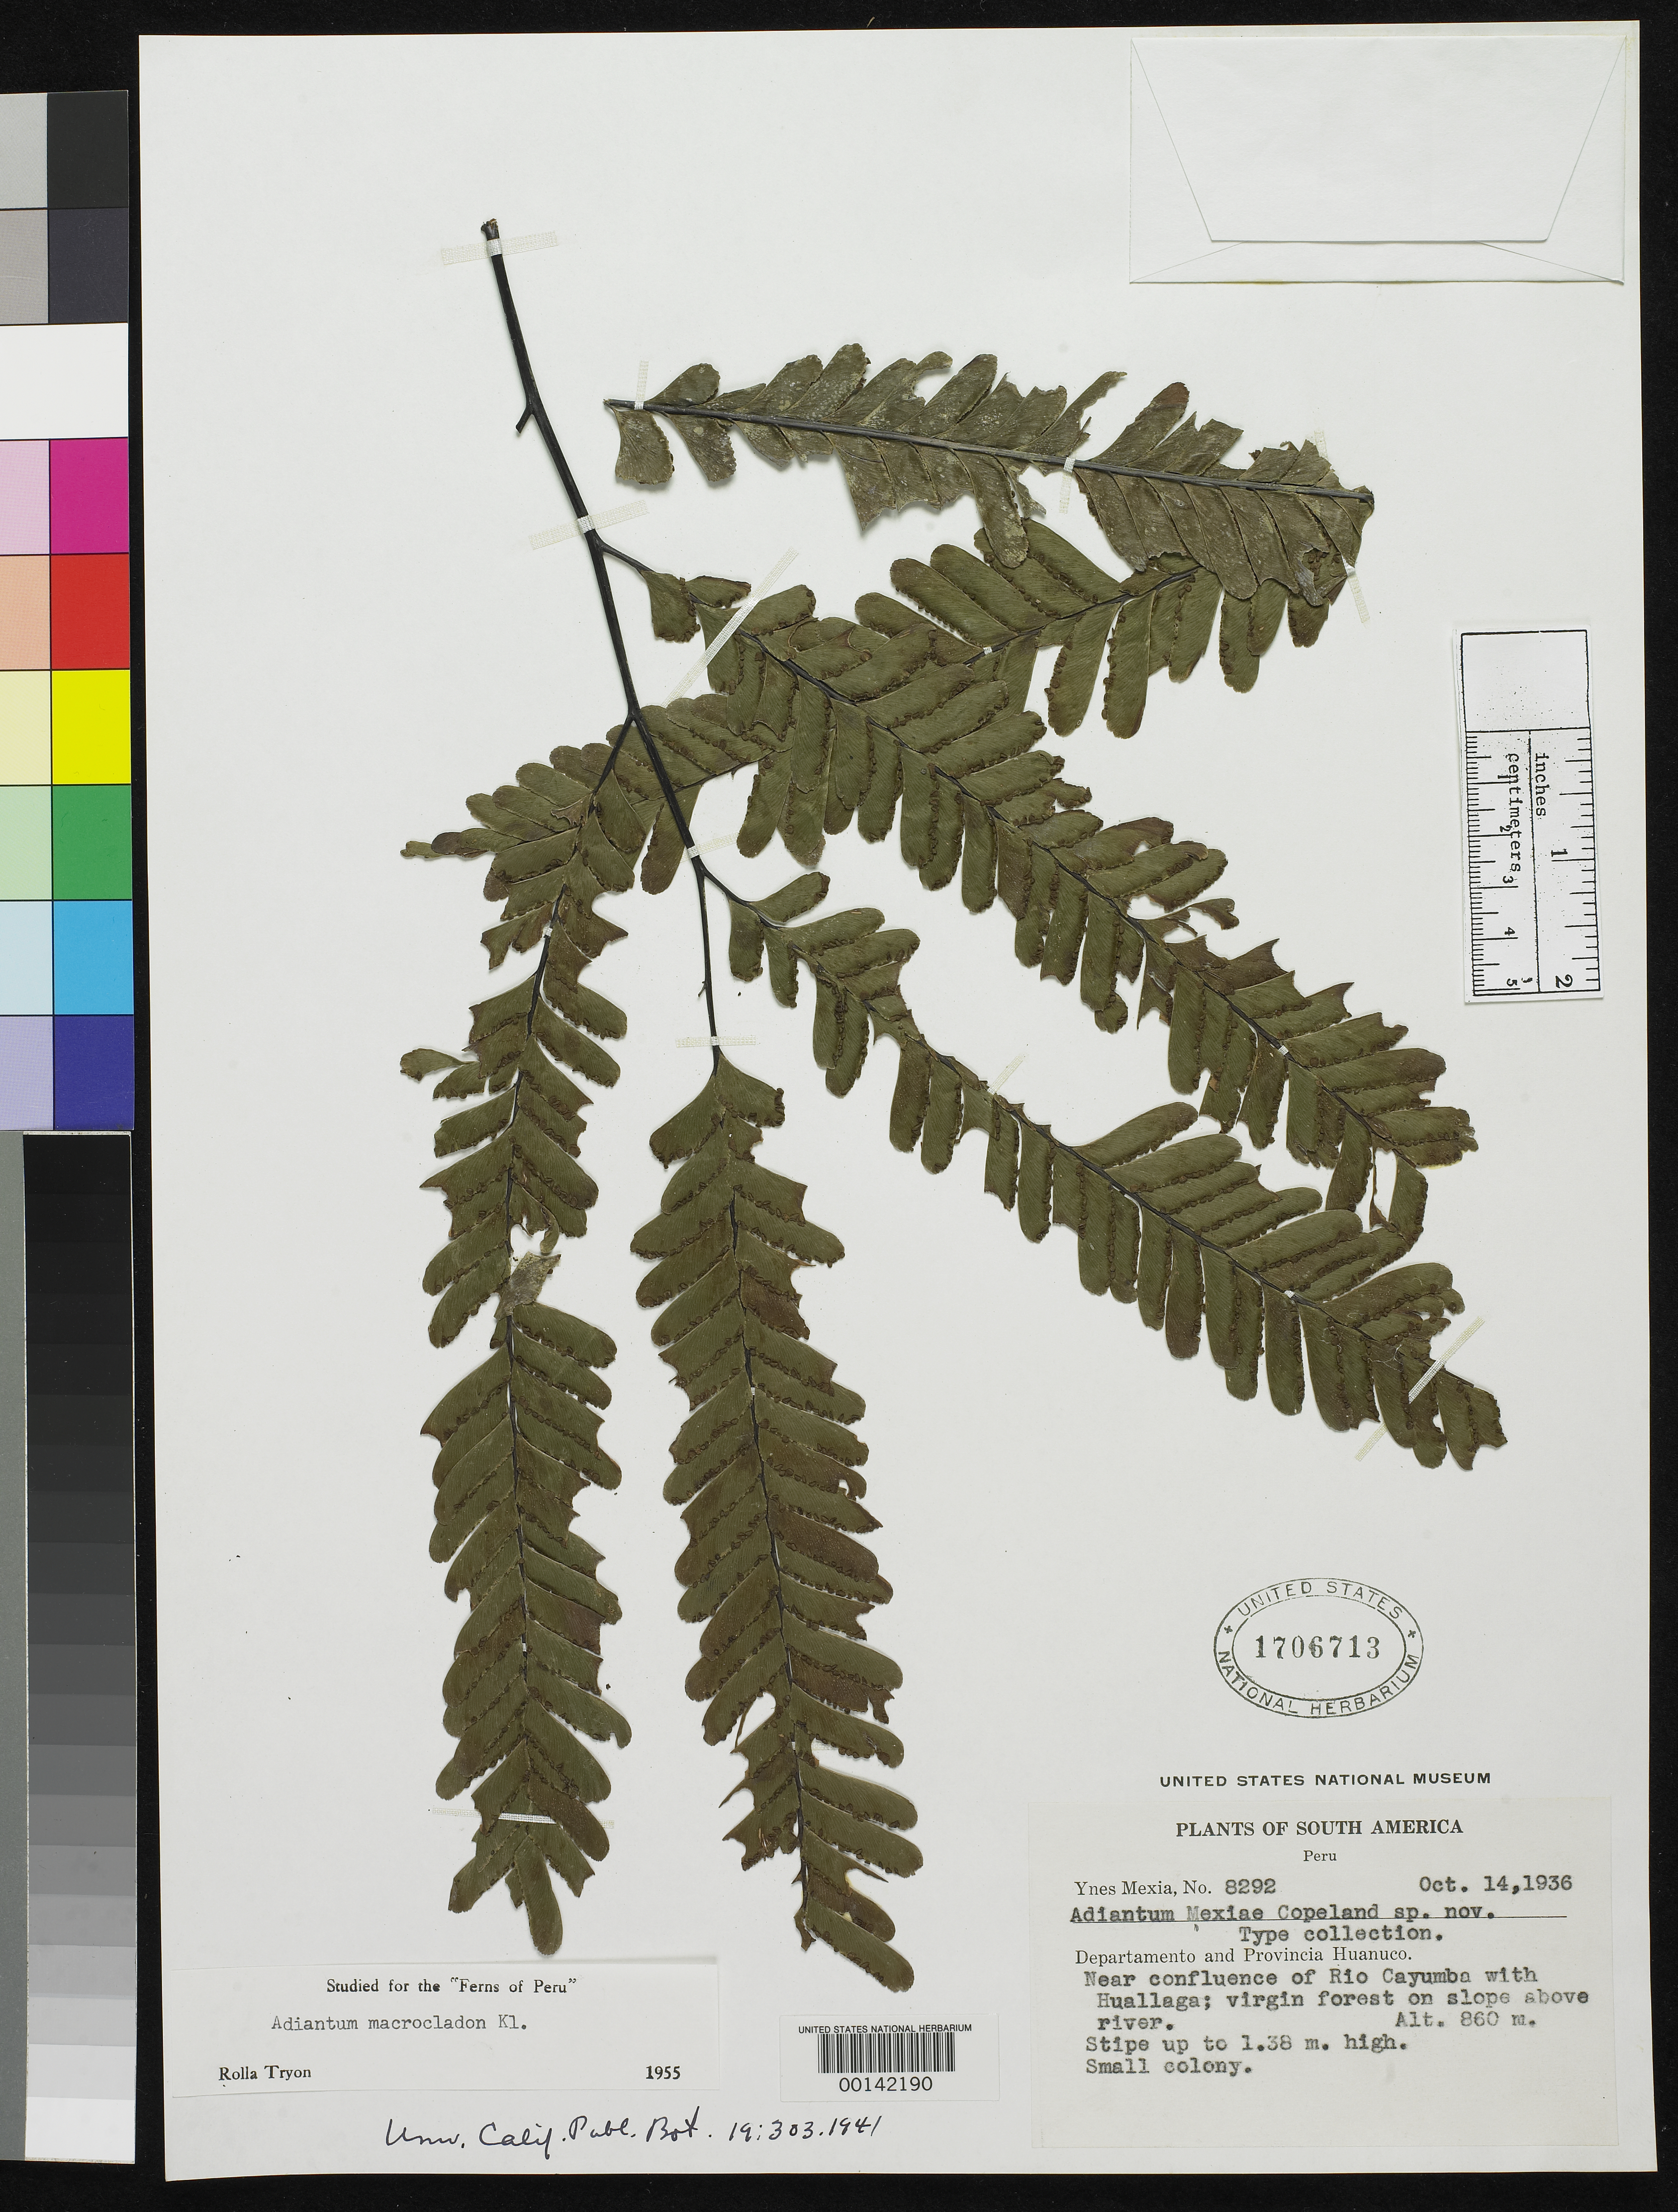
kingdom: Plantae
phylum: Tracheophyta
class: Polypodiopsida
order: Polypodiales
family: Pteridaceae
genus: Adiantum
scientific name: Adiantum mexiae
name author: Copel.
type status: Type Collection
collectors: Y. Mexia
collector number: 8292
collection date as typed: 14 Oct 1936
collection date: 1936-10-14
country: Peru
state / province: Huánuco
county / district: Huánuco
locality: near confluence of Río Cayumba with Huallaga, slope above river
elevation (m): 860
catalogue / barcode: US 1706713